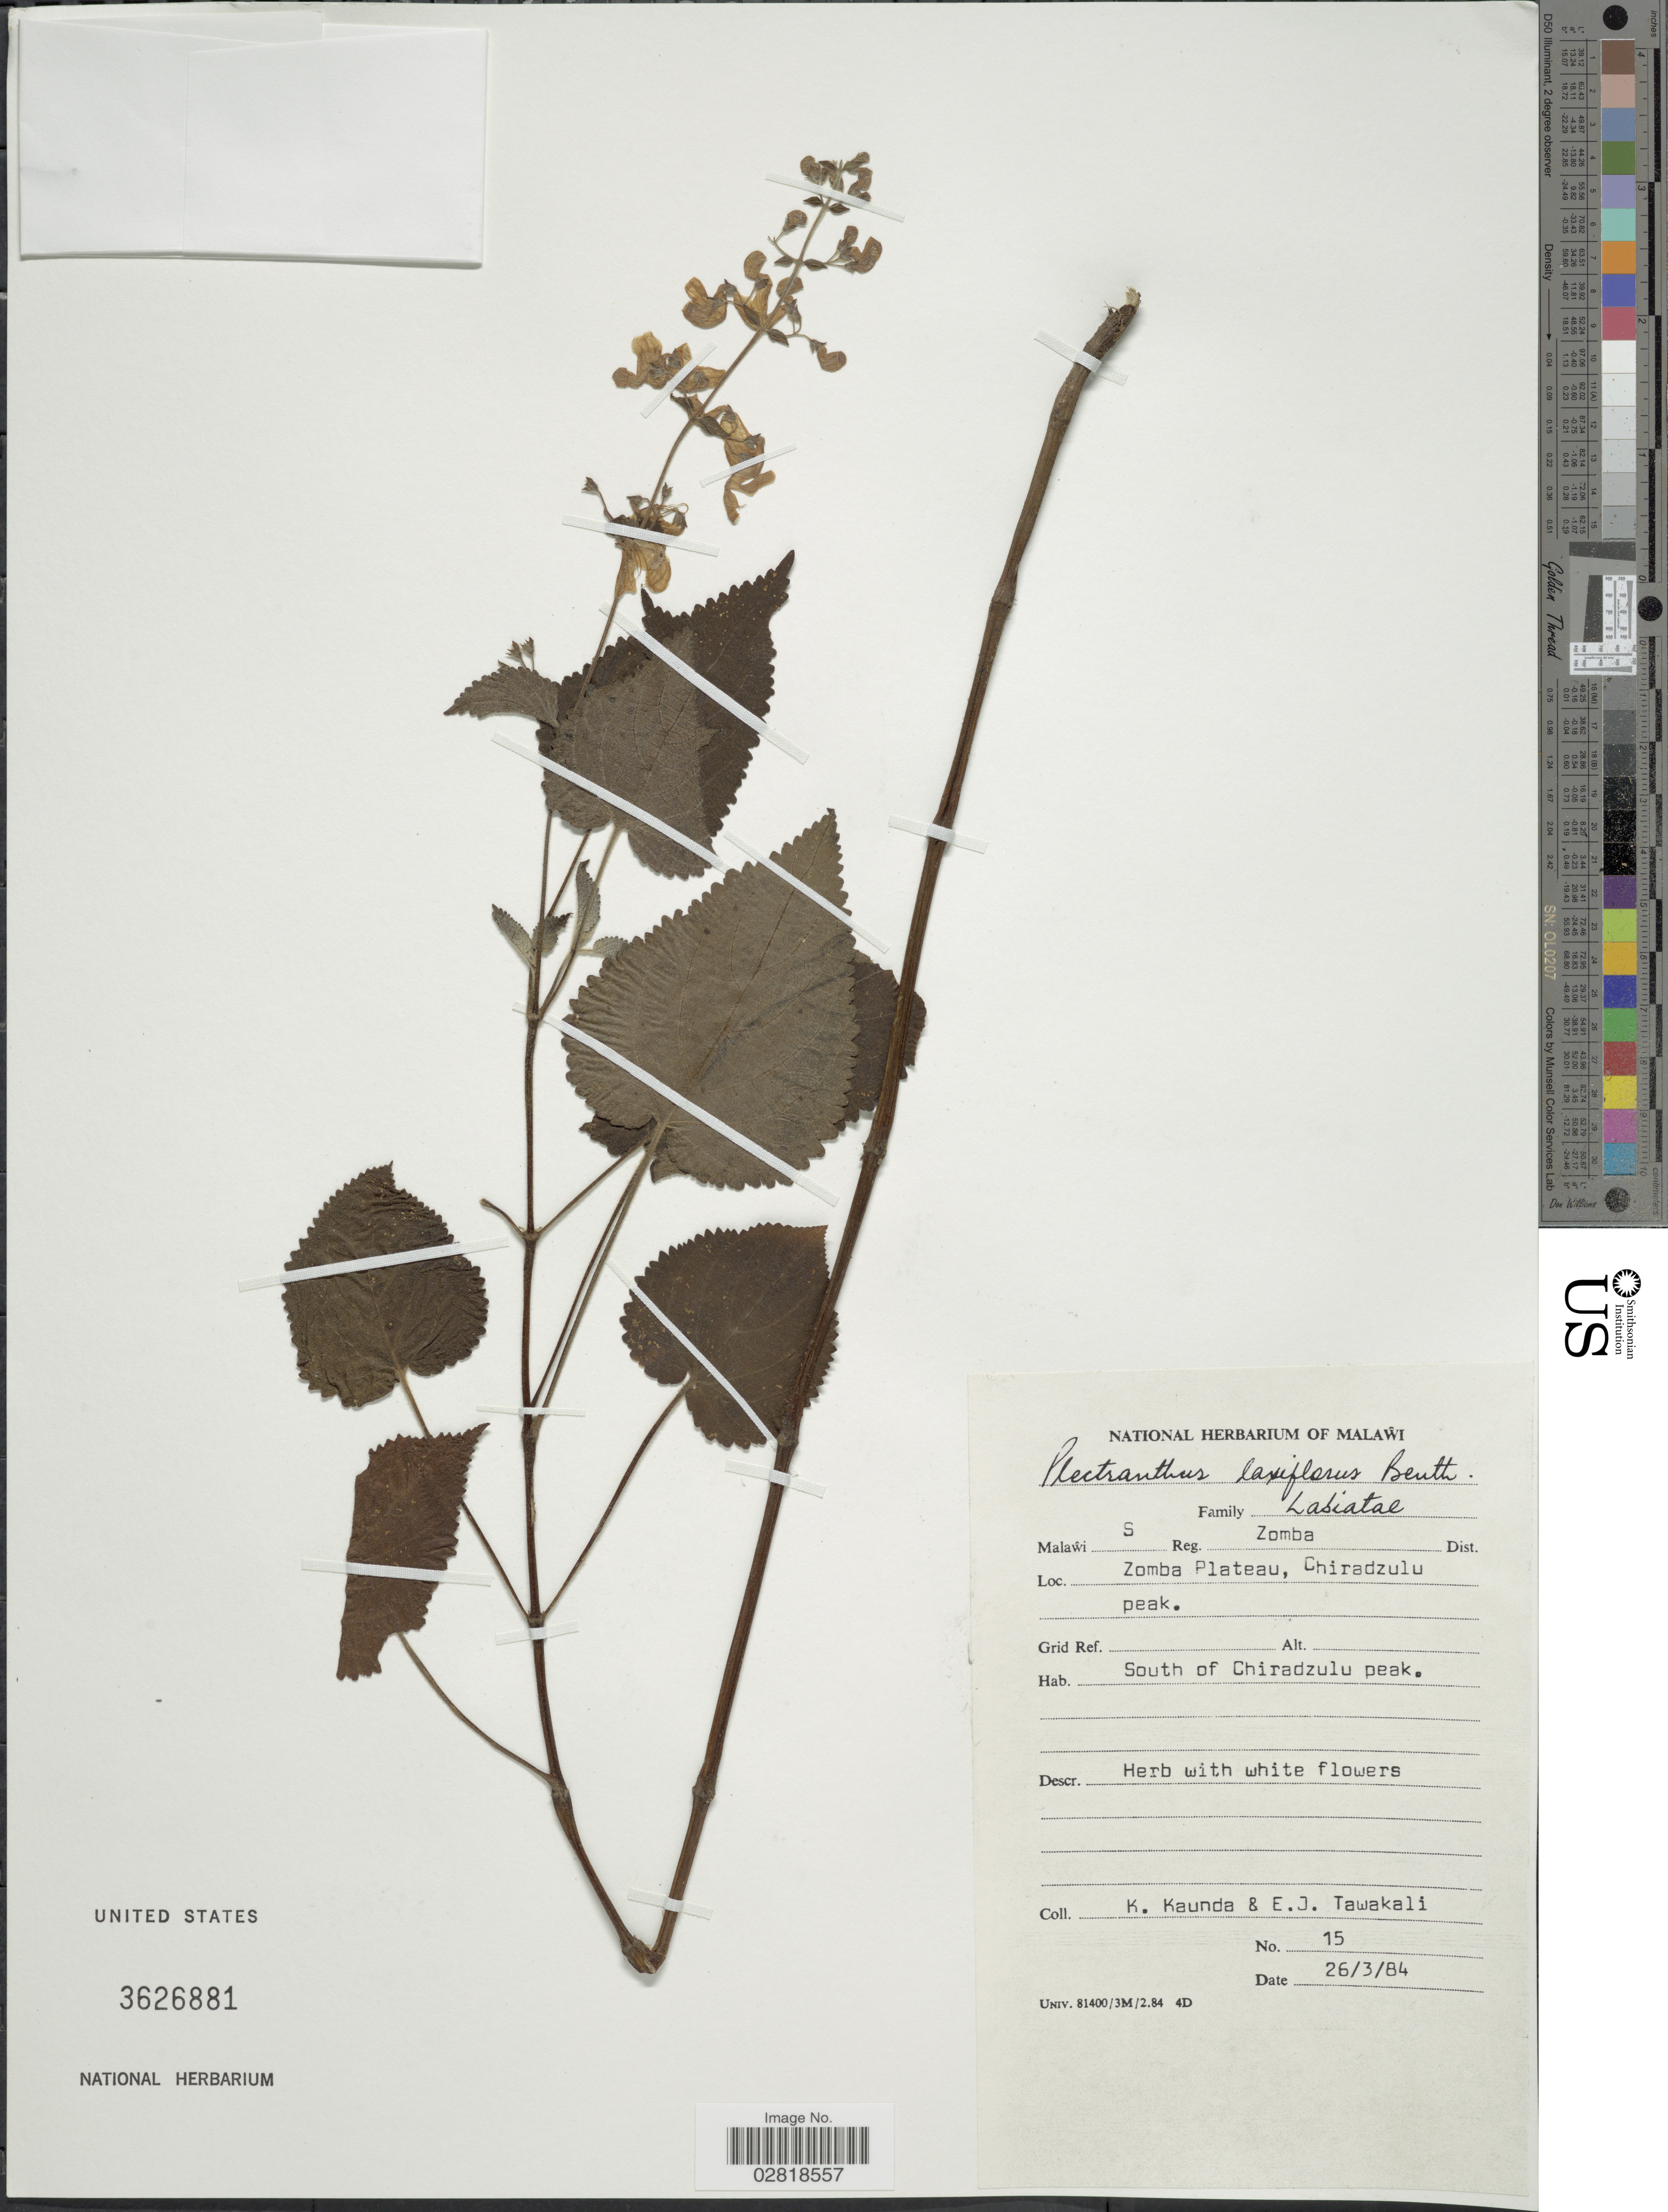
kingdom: Plantae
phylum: Tracheophyta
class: Magnoliopsida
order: Lamiales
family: Lamiaceae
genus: Plectranthus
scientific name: Plectranthus laxiflorus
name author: Benth.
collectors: K. Kaunda & E. Tawakali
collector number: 15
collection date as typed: Transcribed d/m/y: 26/3/84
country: Malawi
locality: S. Reg. Zomba Dist. Zomba Plateau, Chiradzulu peak. South of Chiradzulu peak.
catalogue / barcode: US 3626881